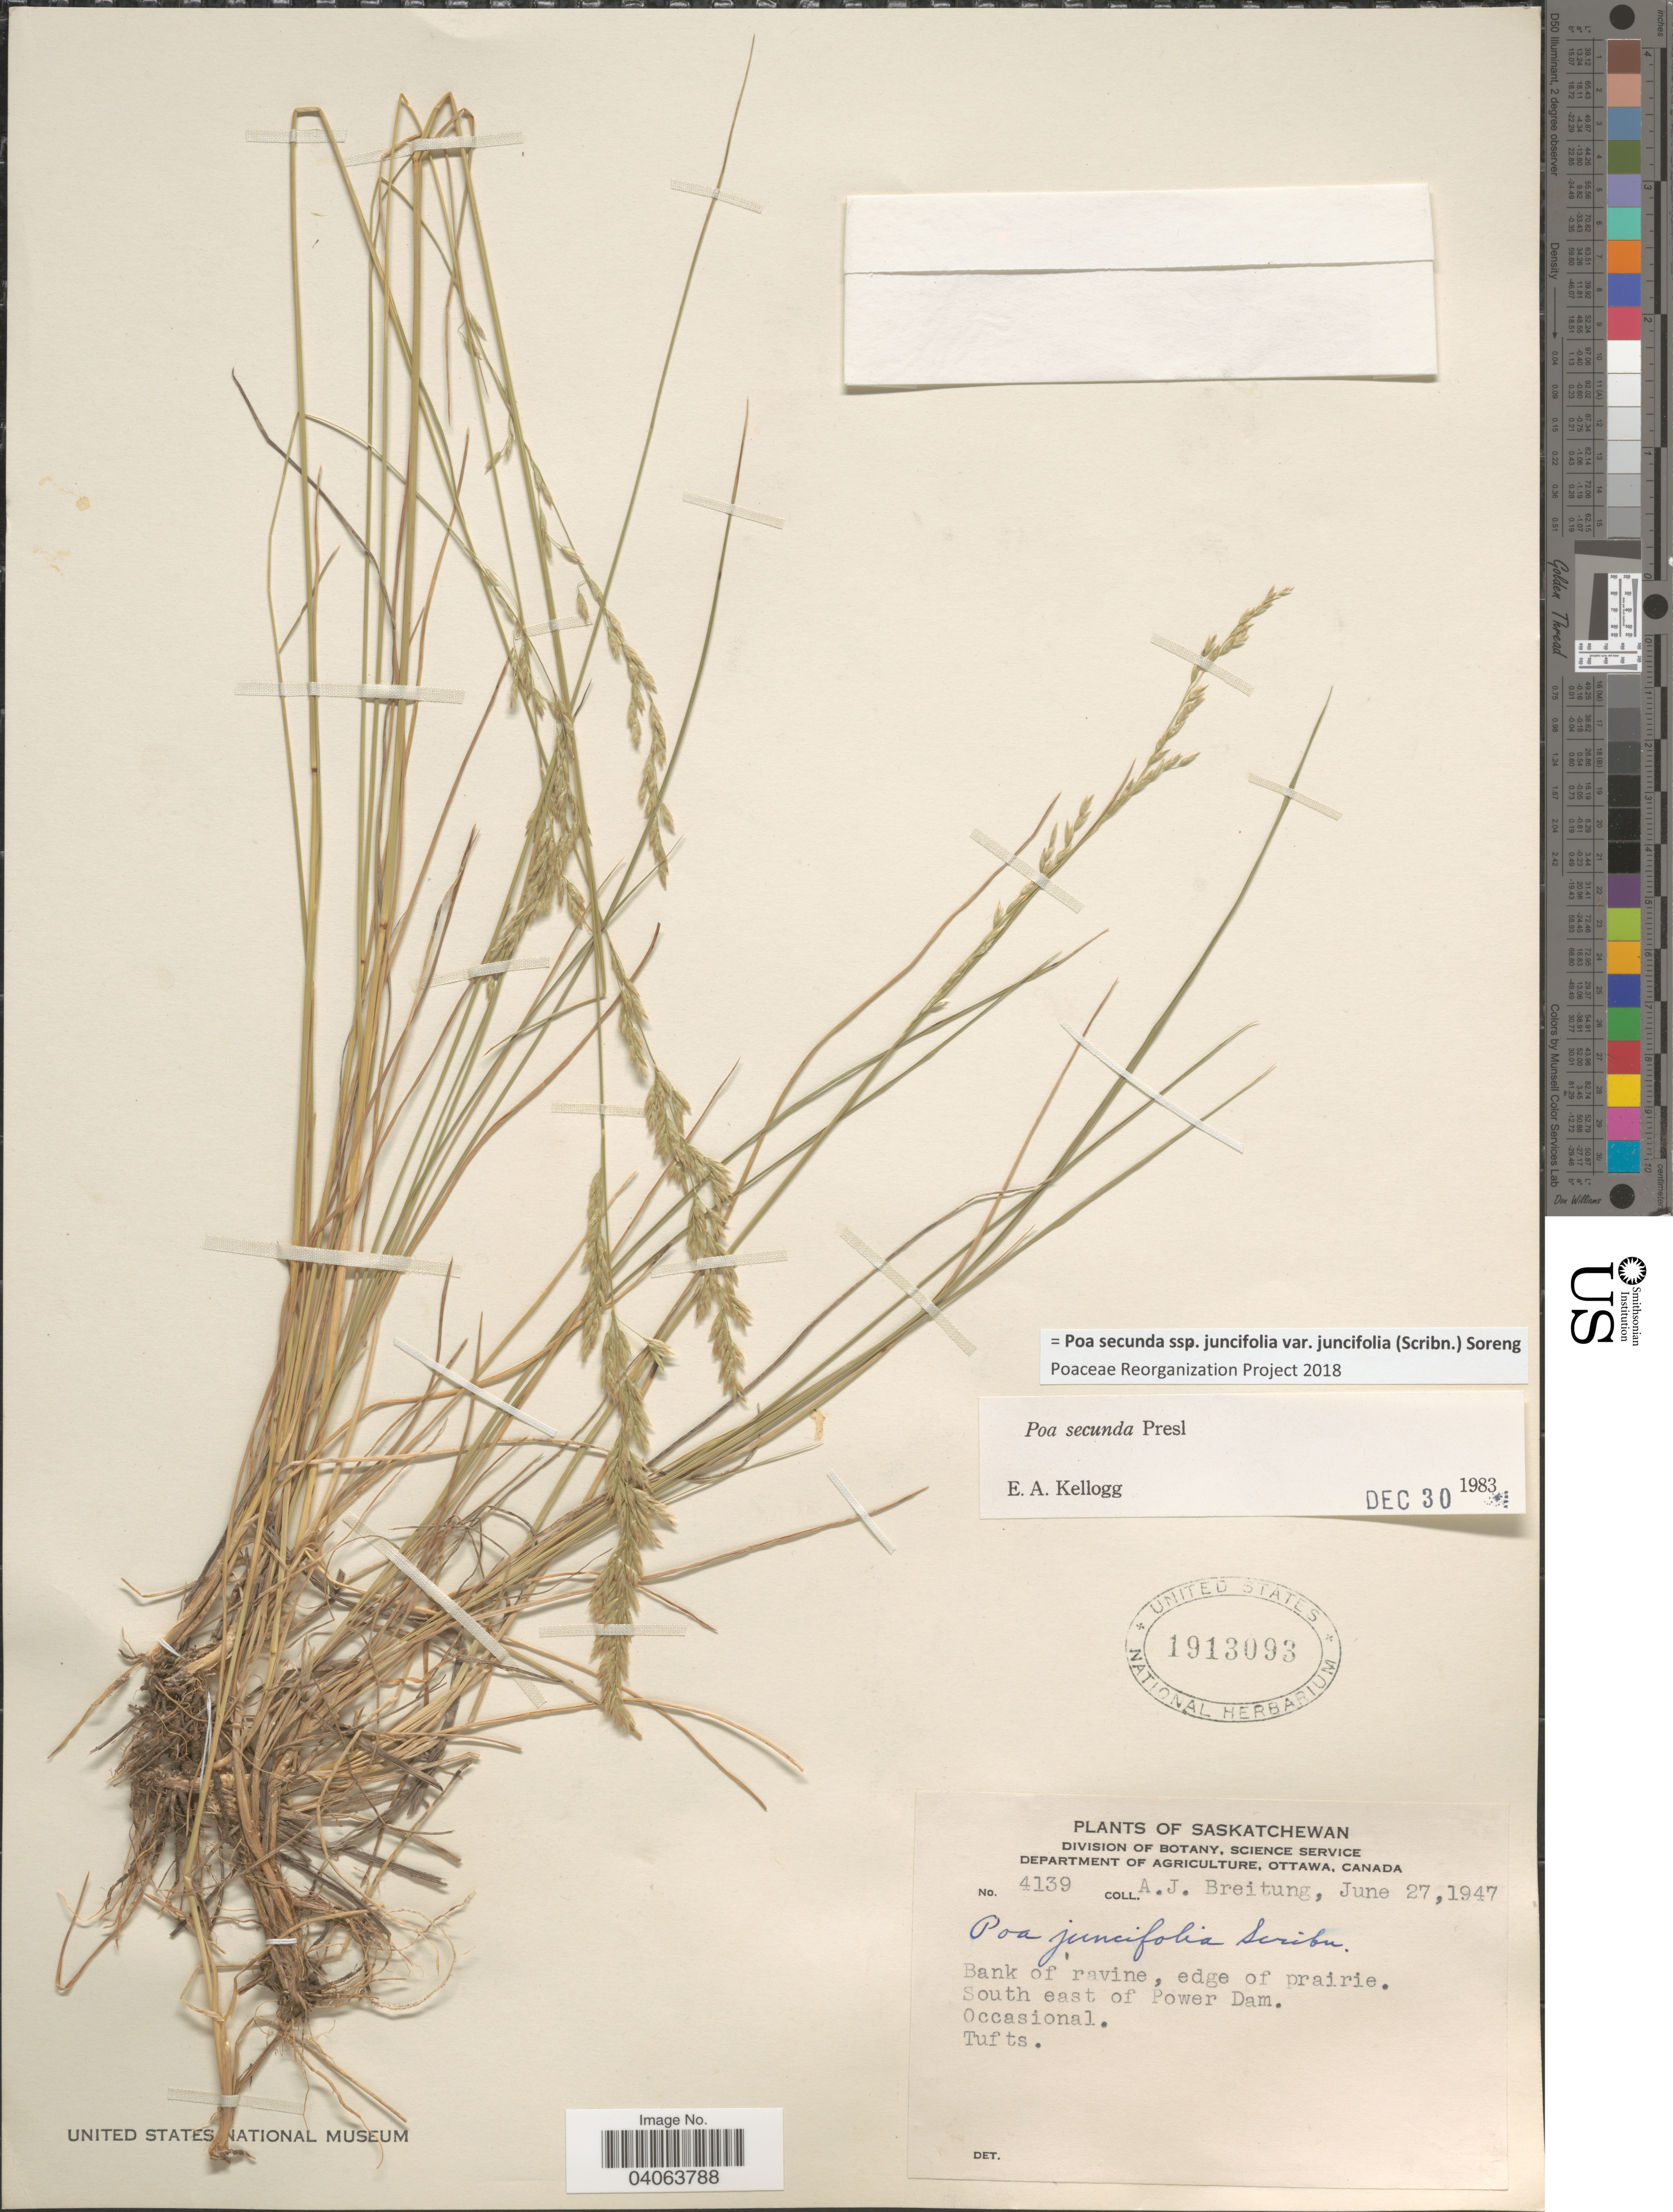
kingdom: Plantae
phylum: Tracheophyta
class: Liliopsida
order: Poales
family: Poaceae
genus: Poa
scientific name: Poa secunda subsp. juncifolia var. juncifolia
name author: (Scribn.) Soreng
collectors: A. Breitung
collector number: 4139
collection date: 1947-06-27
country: Canada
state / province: Saskatchewan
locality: Bank of ravine, edge of prairie. South east of Power Dam.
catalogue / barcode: US 1913093